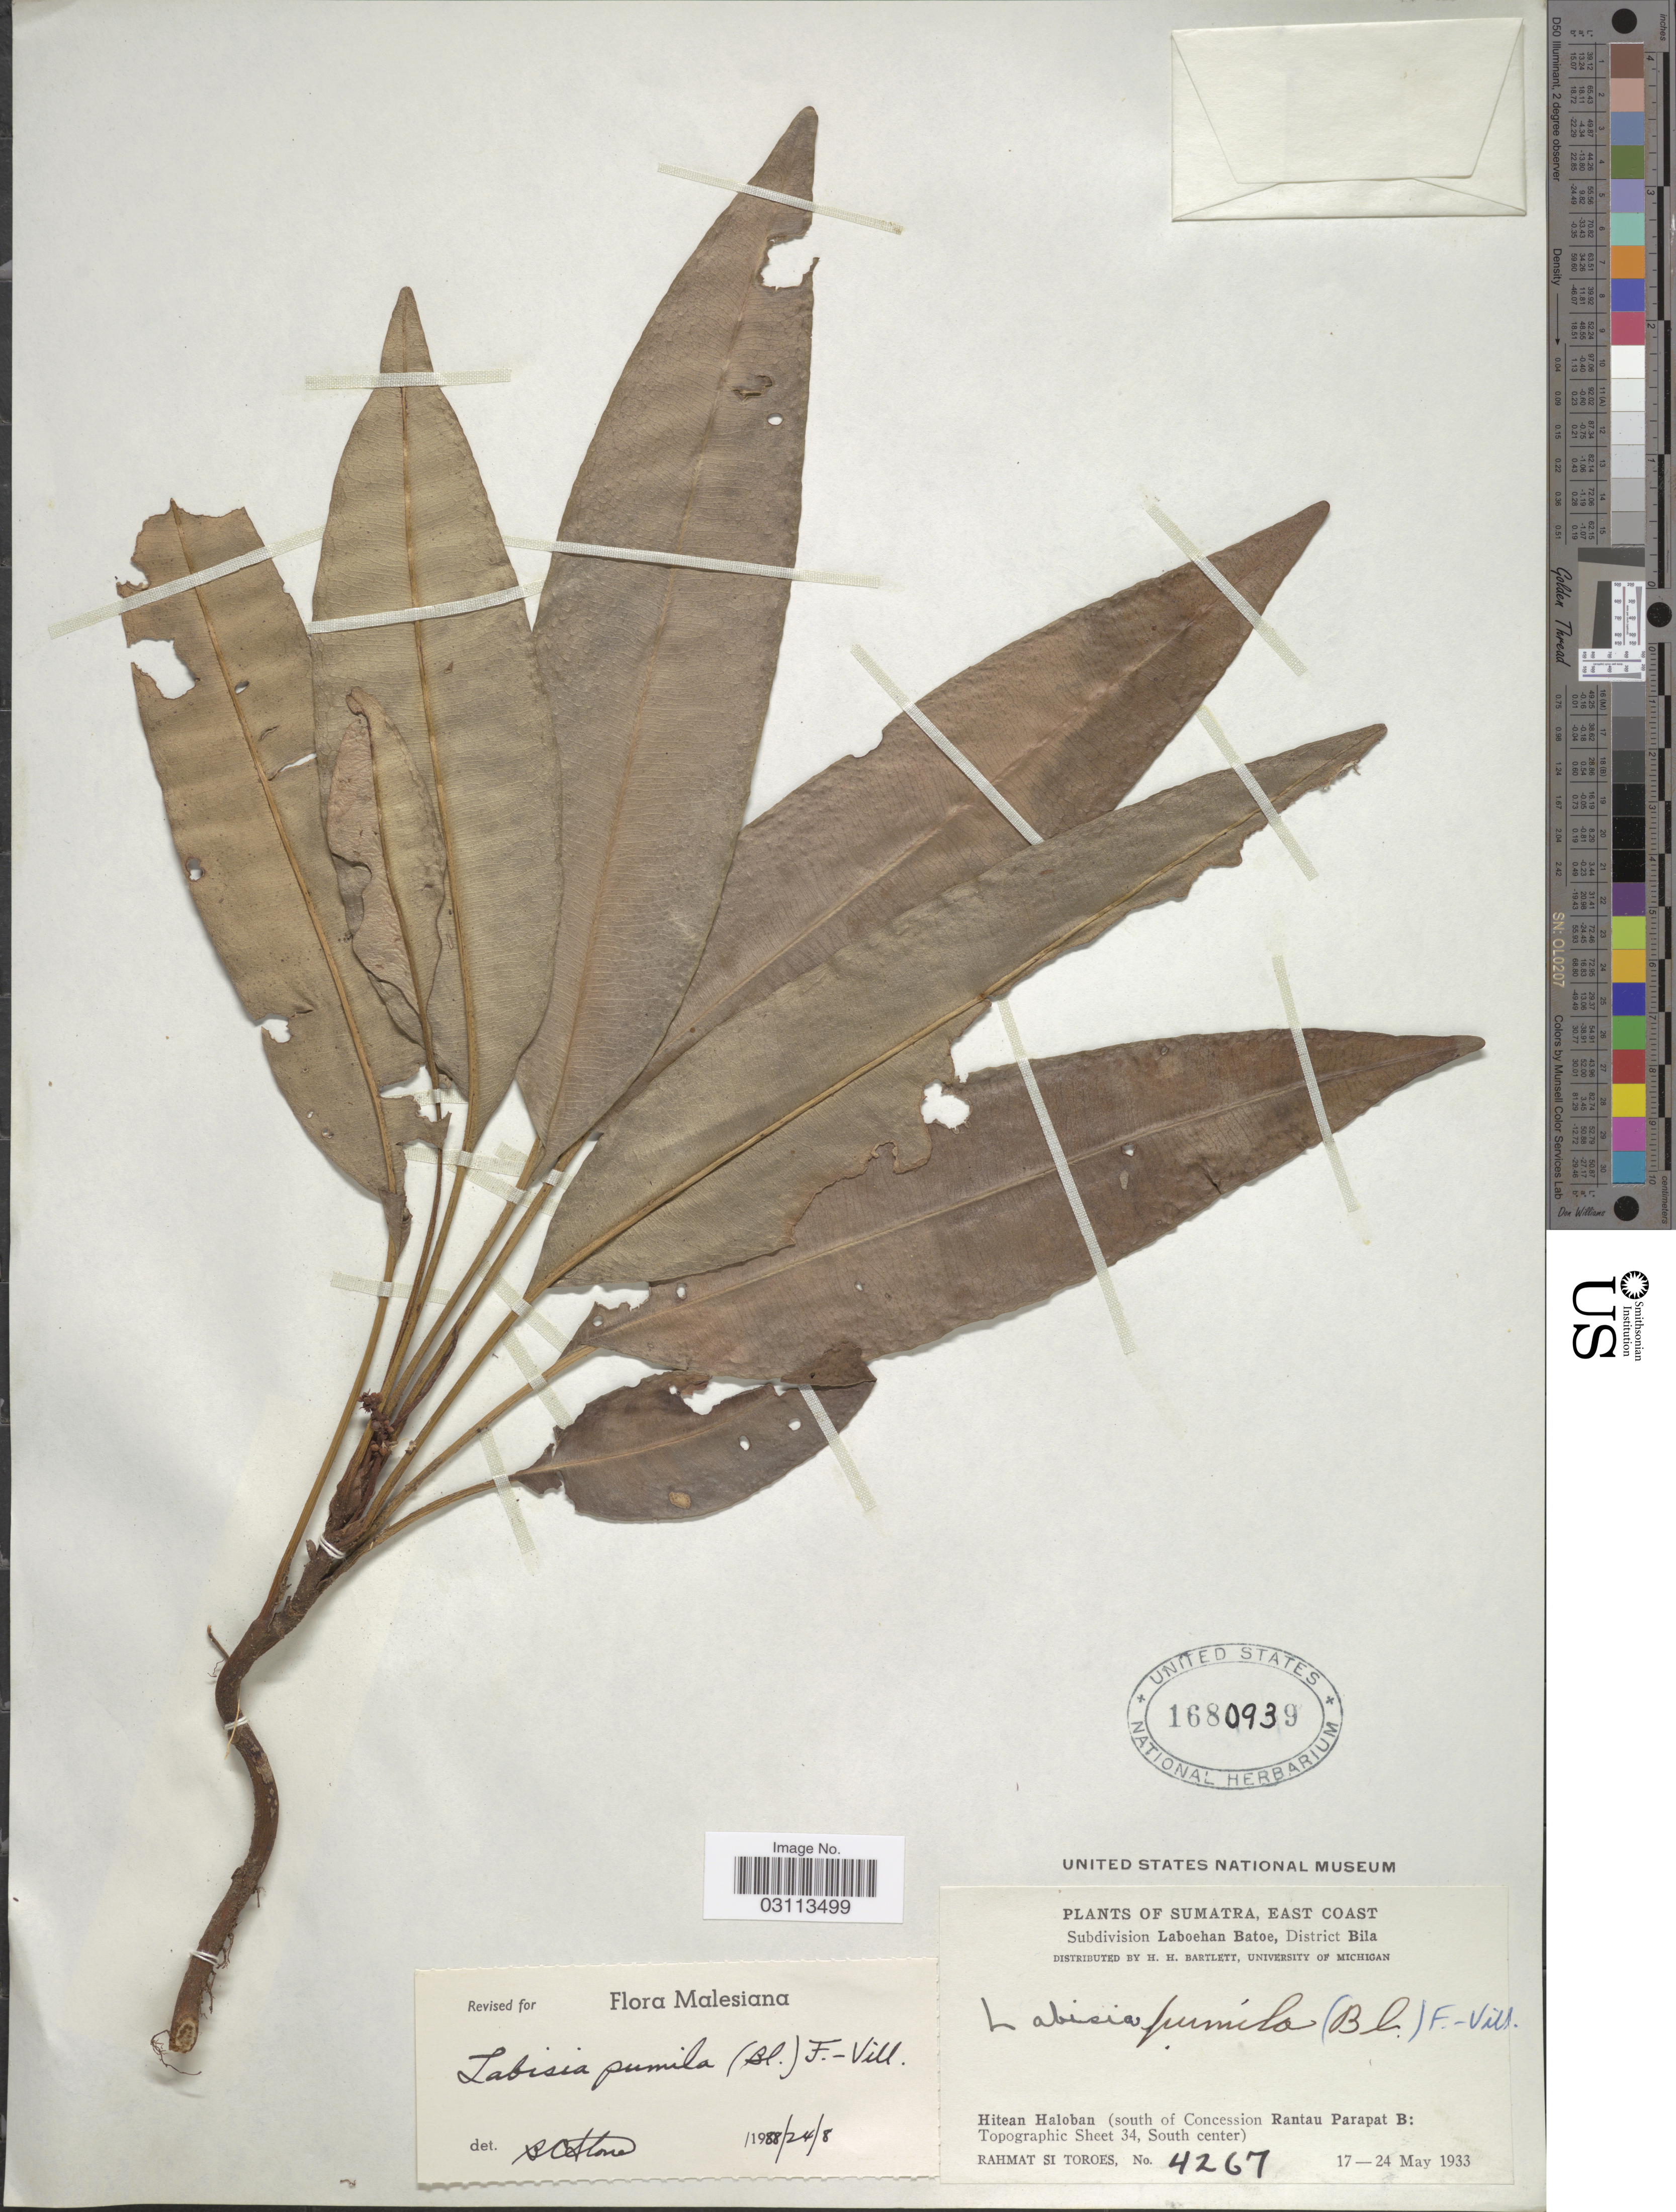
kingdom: Plantae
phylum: Tracheophyta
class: Magnoliopsida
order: Ericales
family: Primulaceae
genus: Labisia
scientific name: Labisia pumila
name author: (Blume) Fern.-Vill.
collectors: Rahmat Si Boeea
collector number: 4267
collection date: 1933-05-17/1933-05-24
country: Indonesia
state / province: Sumatra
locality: East Coast. Subdivision Laboehan Batoe, District Bila. Hitean Haloban (south of Concession Rantau Parapat B: Topographic Sheet 34, South center).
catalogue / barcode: US 1680939